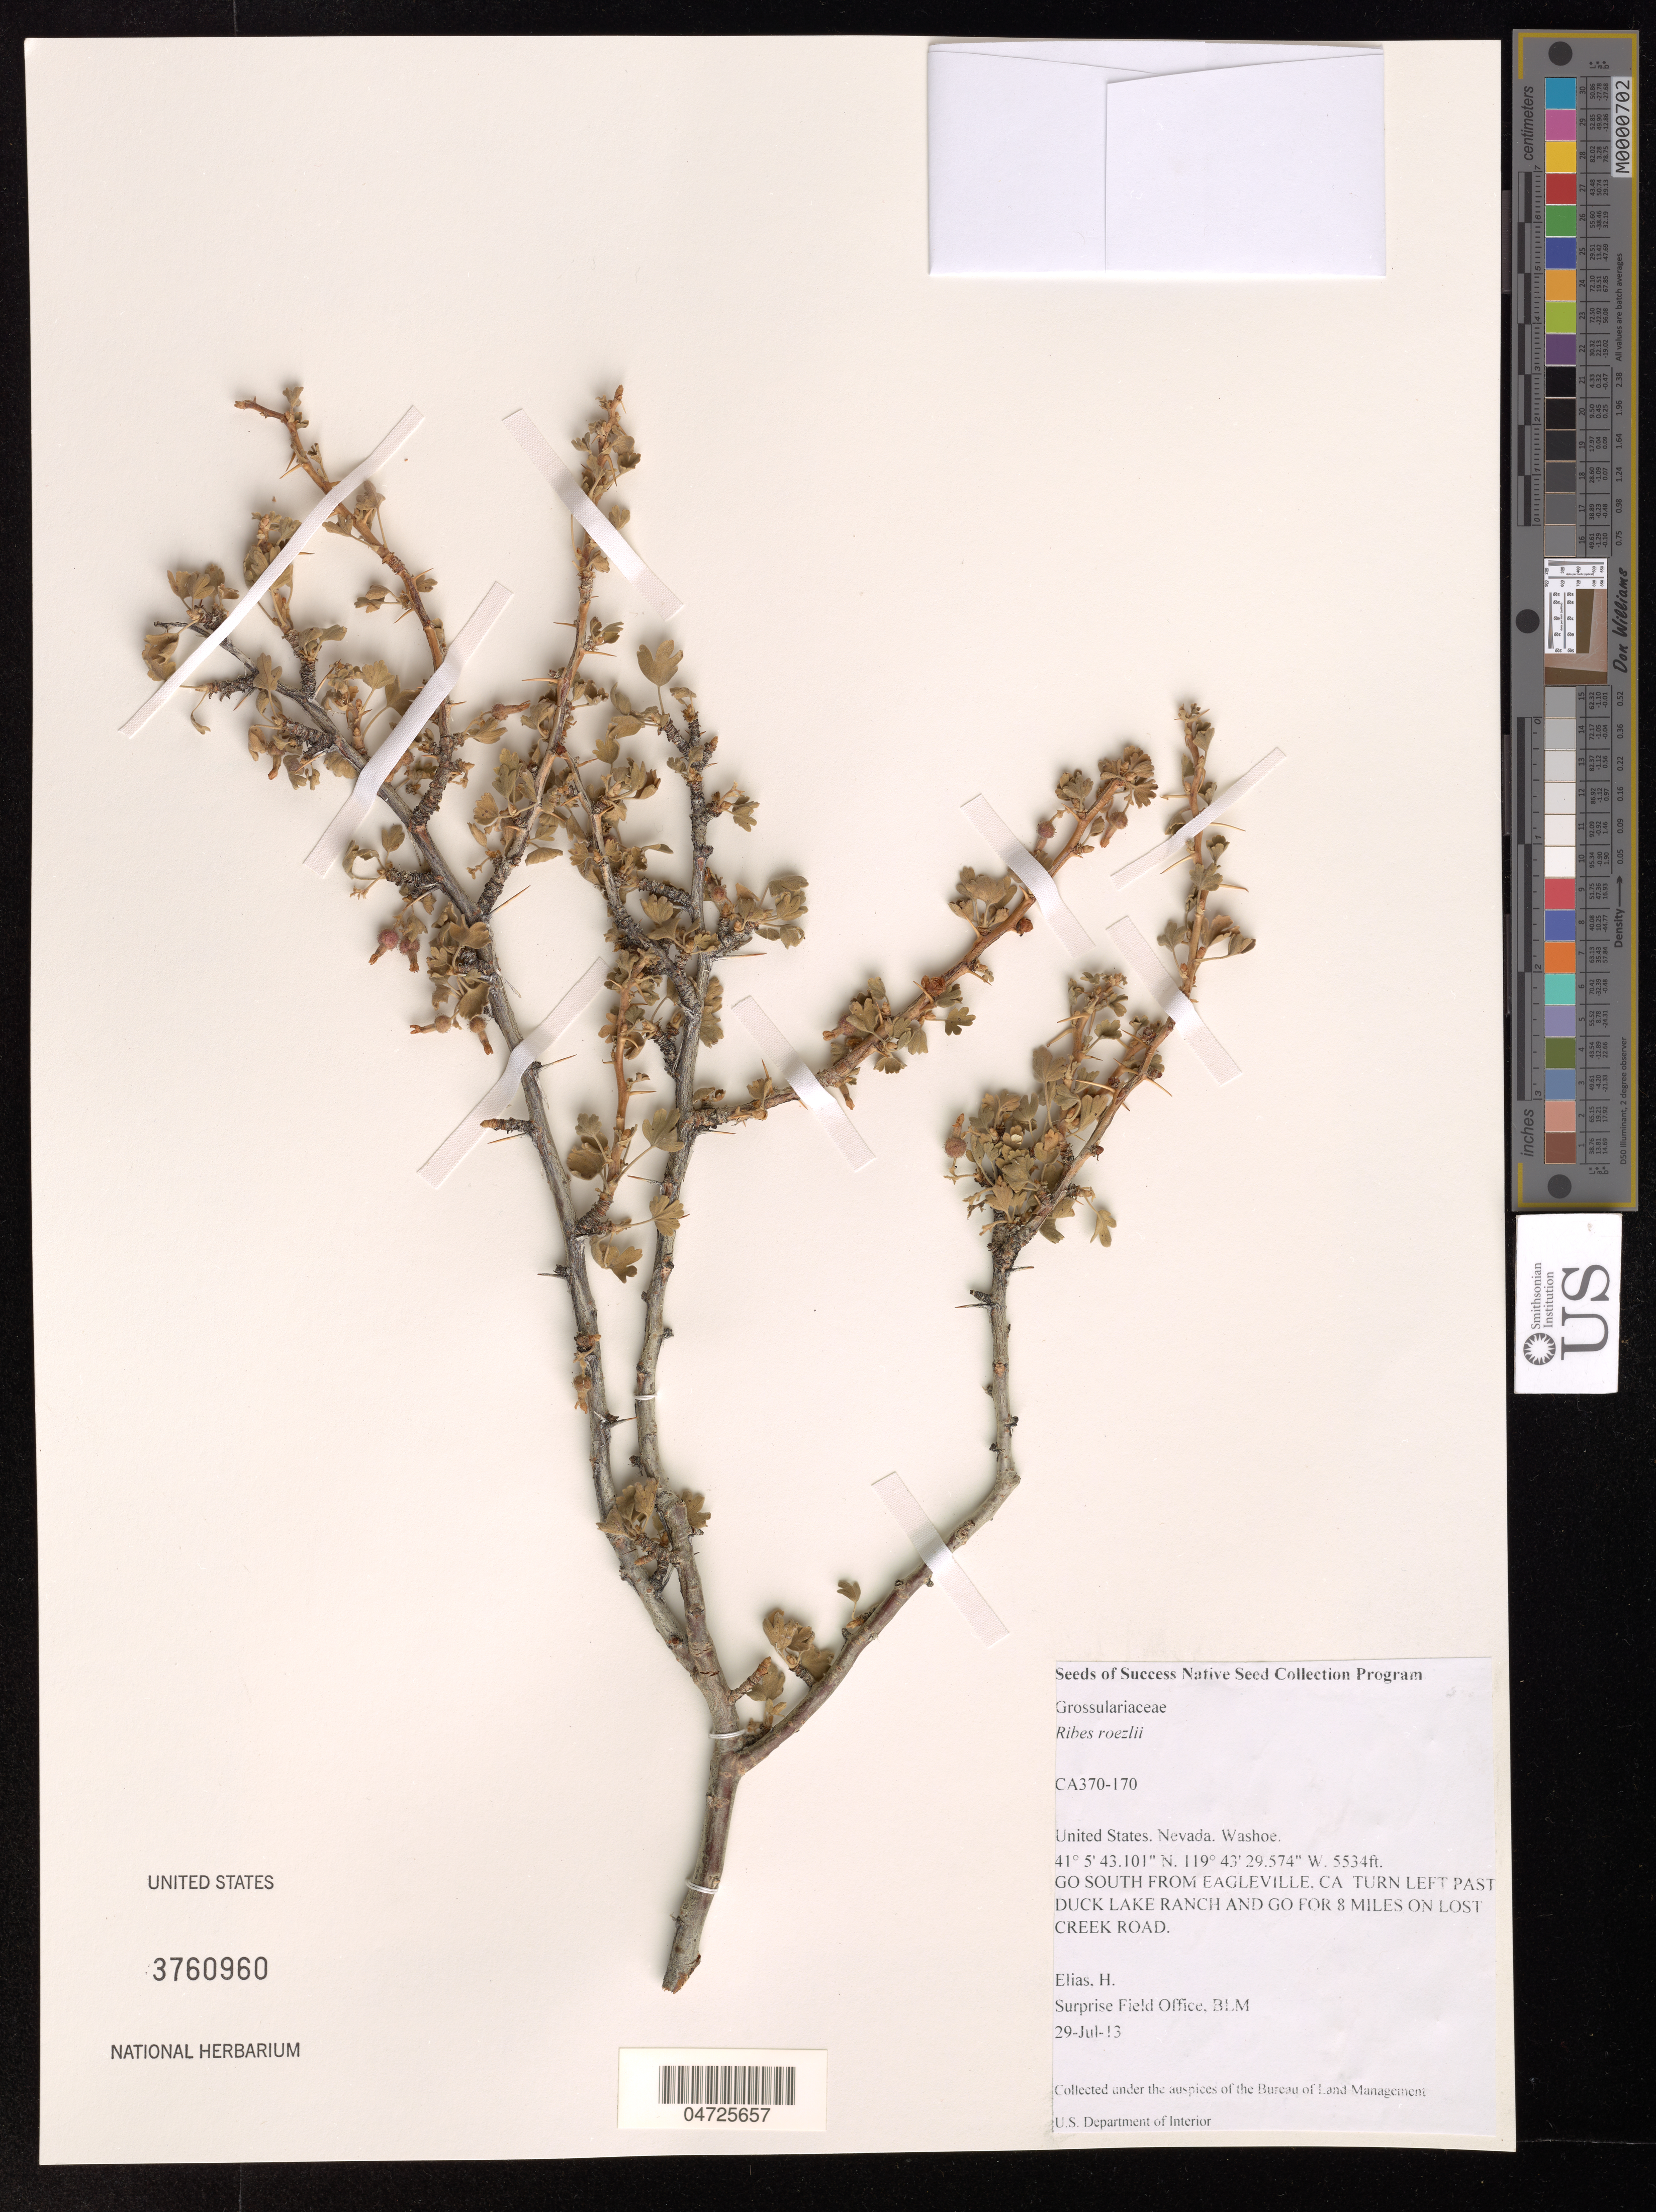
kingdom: Plantae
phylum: Tracheophyta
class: Magnoliopsida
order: Saxifragales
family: Grossulariaceae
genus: Ribes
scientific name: Ribes roezlii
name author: Regel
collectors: H. Elias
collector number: CA370-170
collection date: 2013-07-29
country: United States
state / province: Nevada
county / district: Washoe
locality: Washoe. Go South from Eagleville, CA turn left past Duck Lake Ranch and go for 8 miles on Lost Creek road.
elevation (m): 1687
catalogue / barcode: US 3760960